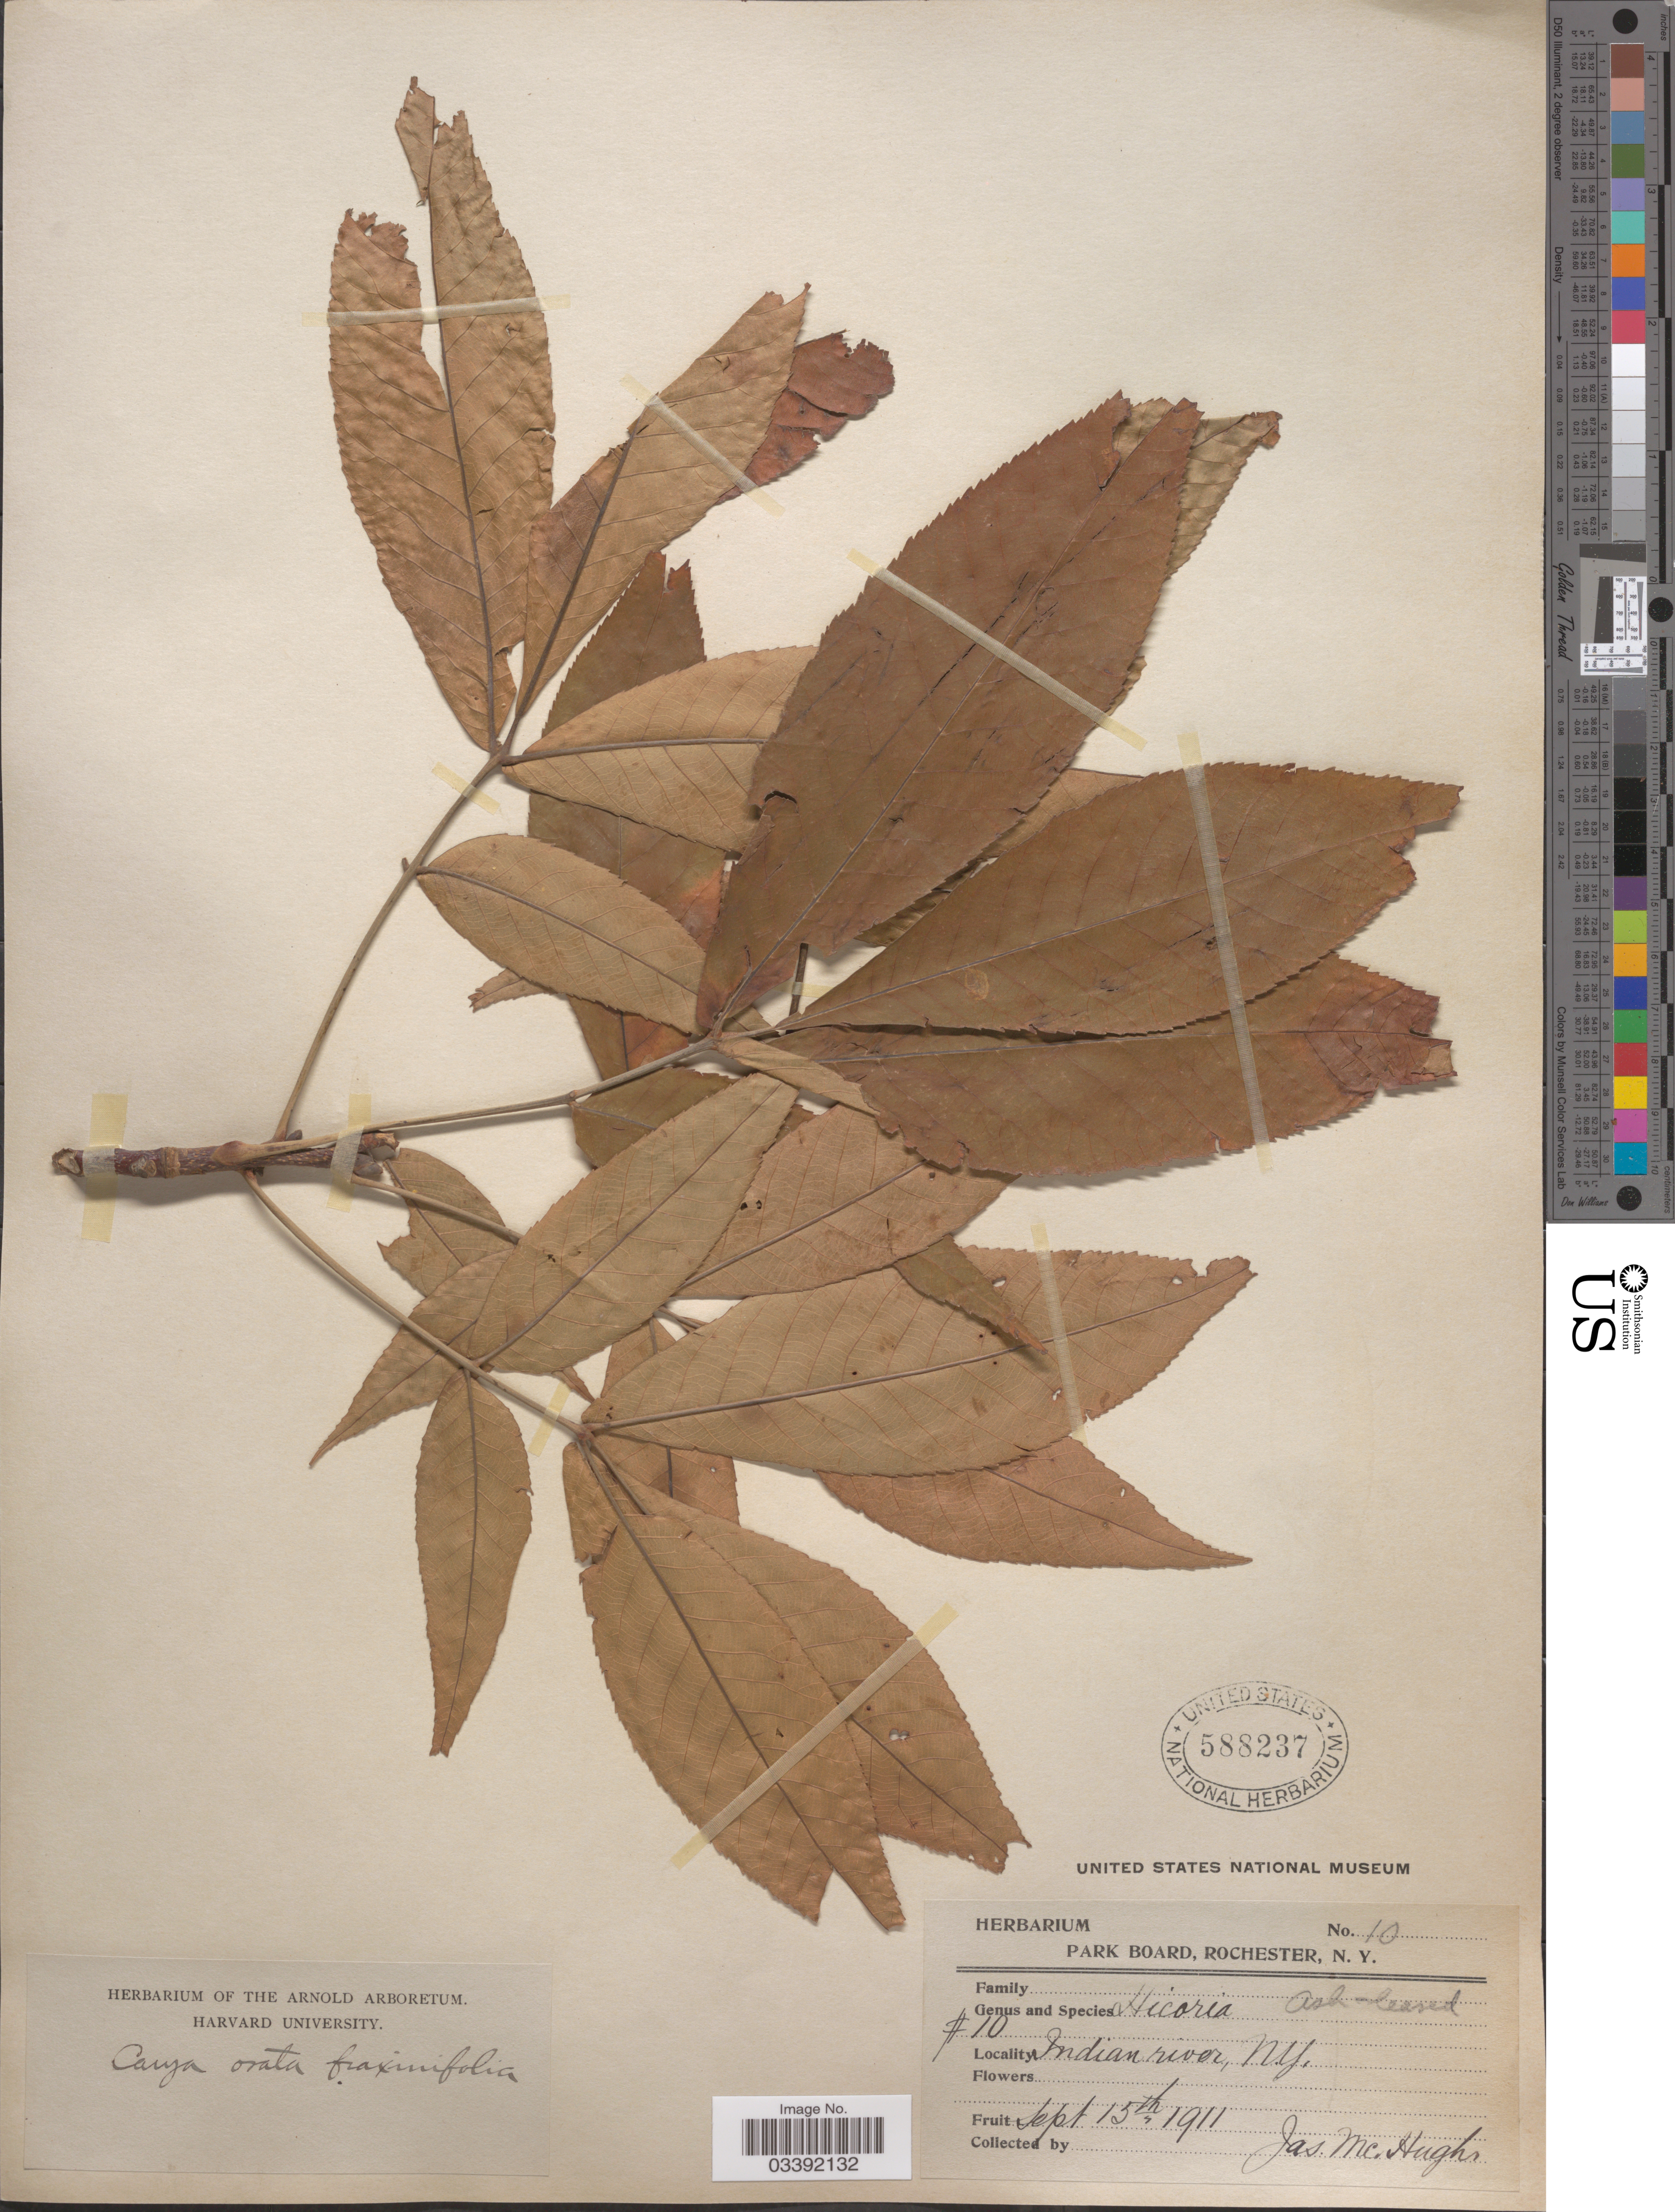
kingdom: Plantae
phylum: Tracheophyta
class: Magnoliopsida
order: Fagales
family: Juglandaceae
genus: Carya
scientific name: Carya ovata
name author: (Mill.) K. Koch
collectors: J. McHugh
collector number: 10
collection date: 1911-09-15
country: United States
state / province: New York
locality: Indian river.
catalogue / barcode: US 588237